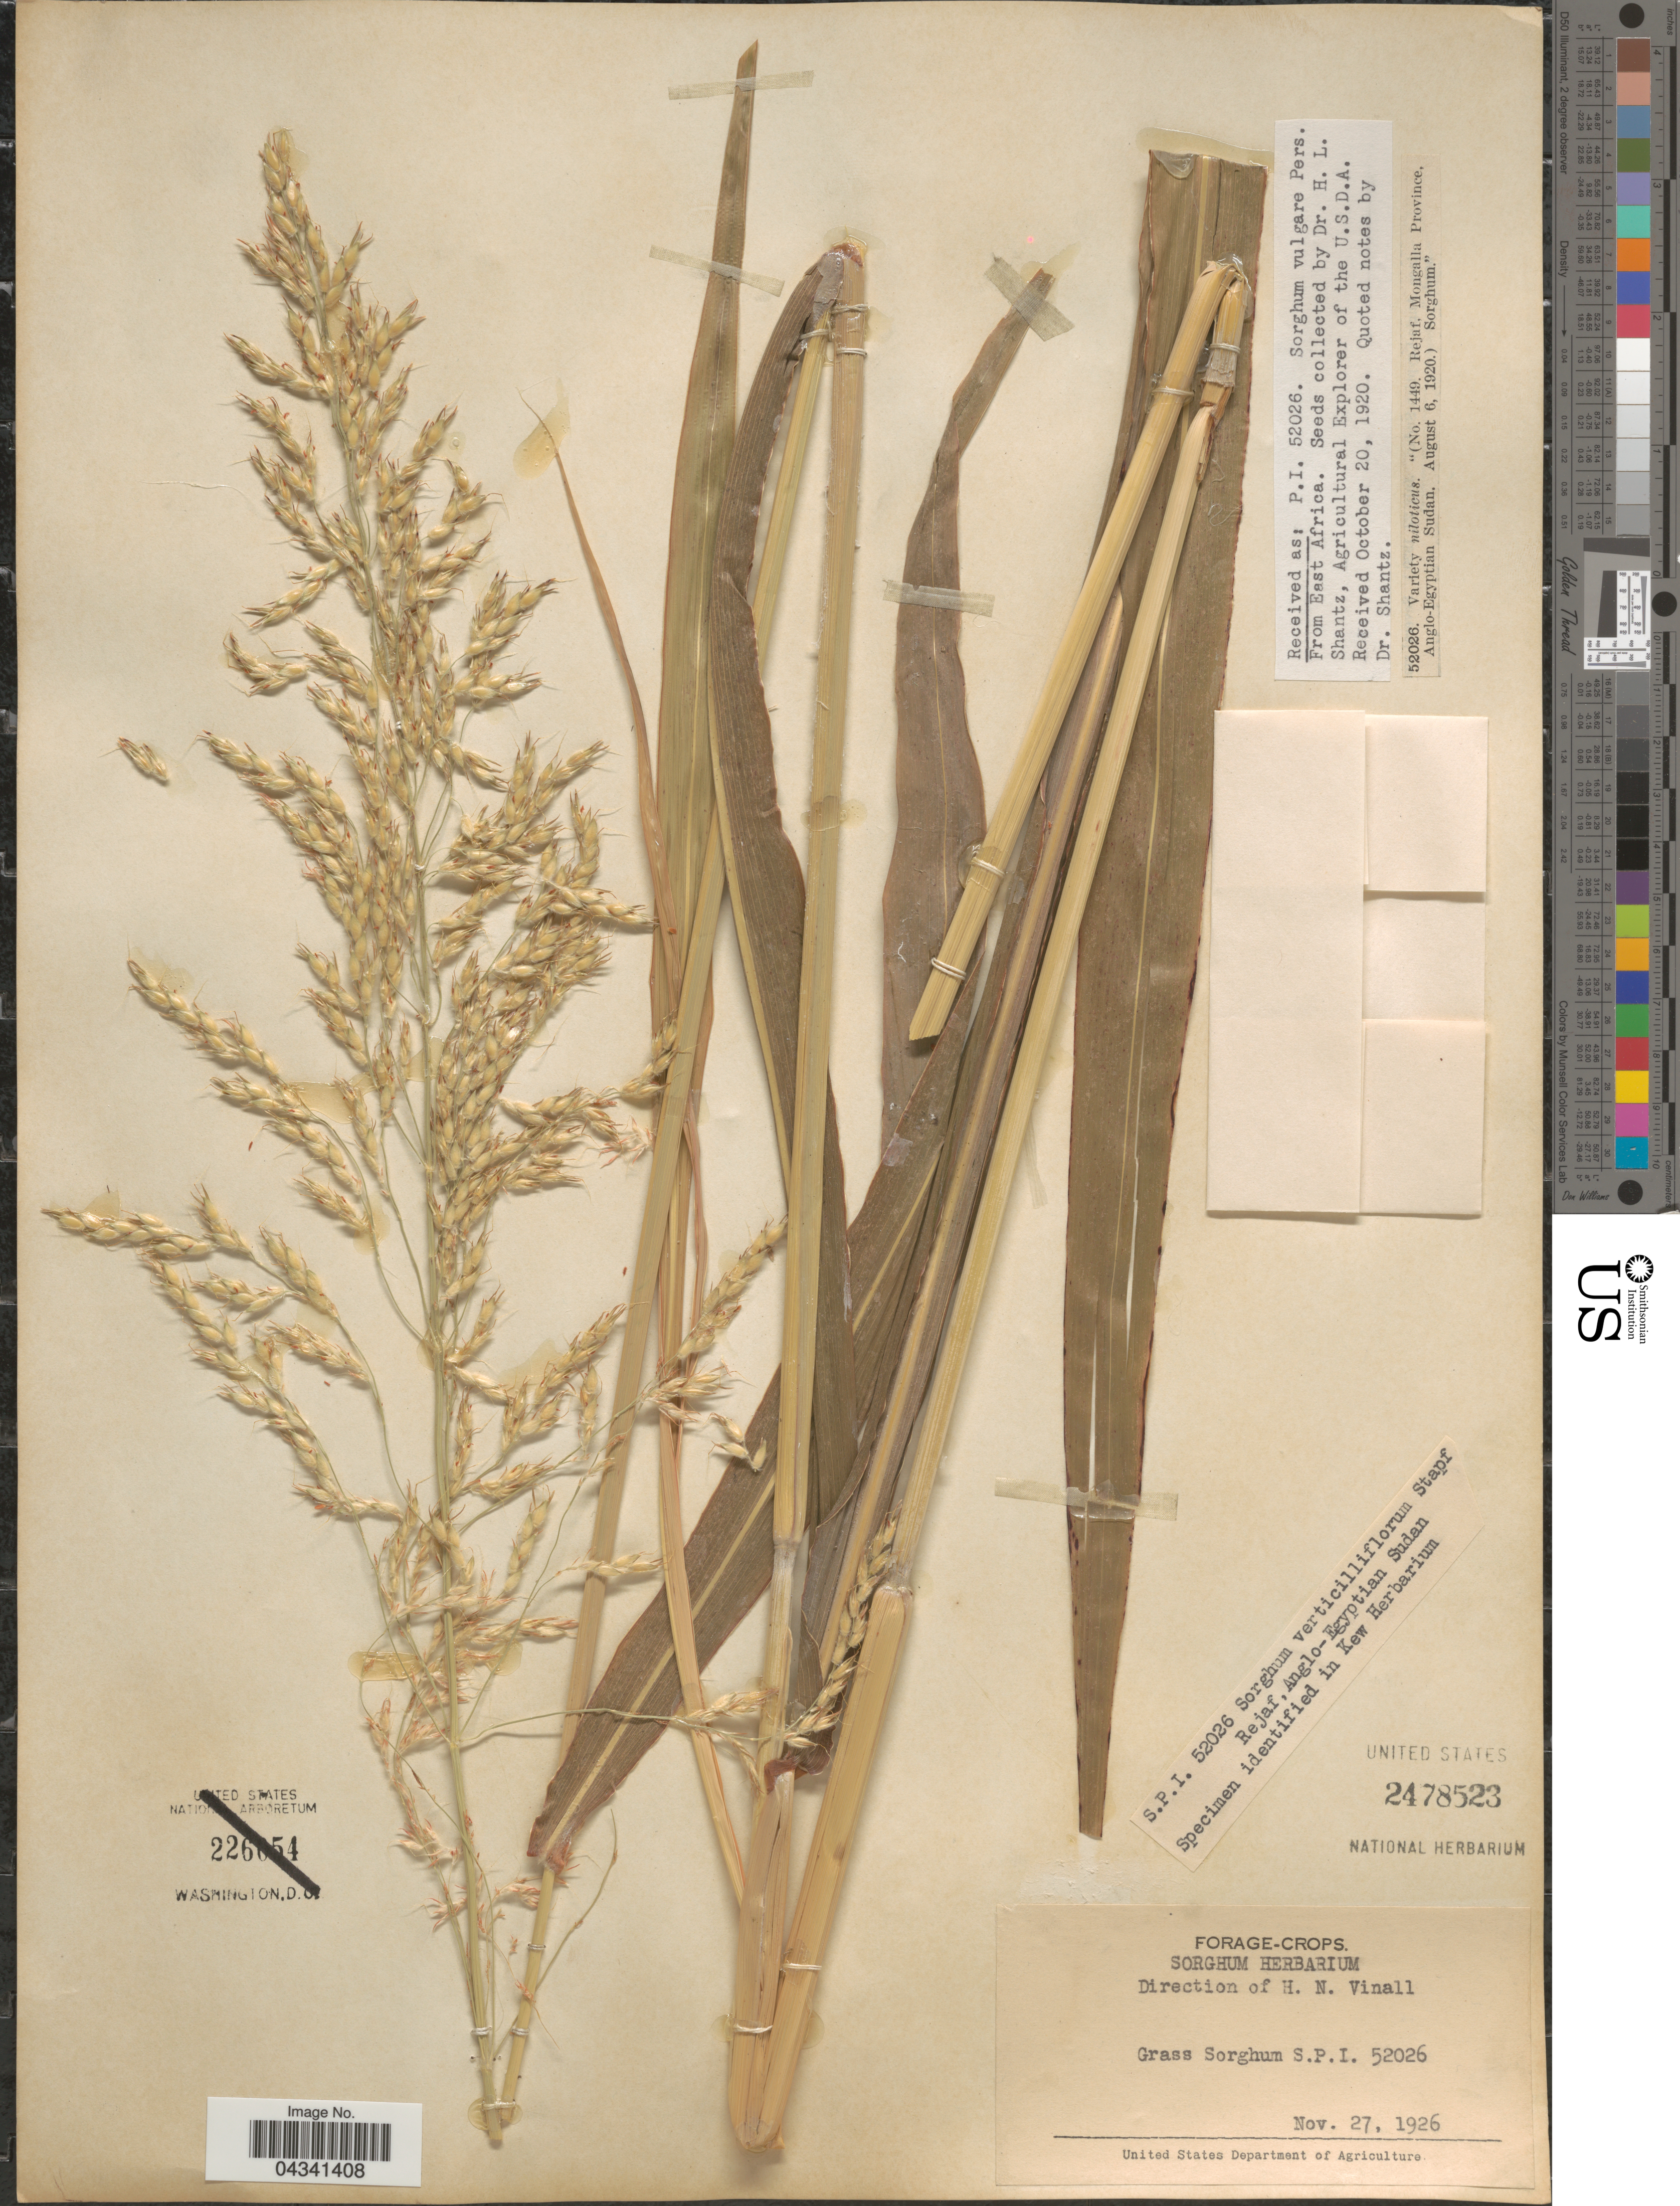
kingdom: Plantae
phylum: Tracheophyta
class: Liliopsida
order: Poales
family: Poaceae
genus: Sorghum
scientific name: Sorghum arundinaceum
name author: (Desv.) Stapf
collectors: H. Vinall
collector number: S.P.I. 52026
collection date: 1926-11-27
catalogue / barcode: US 2478523